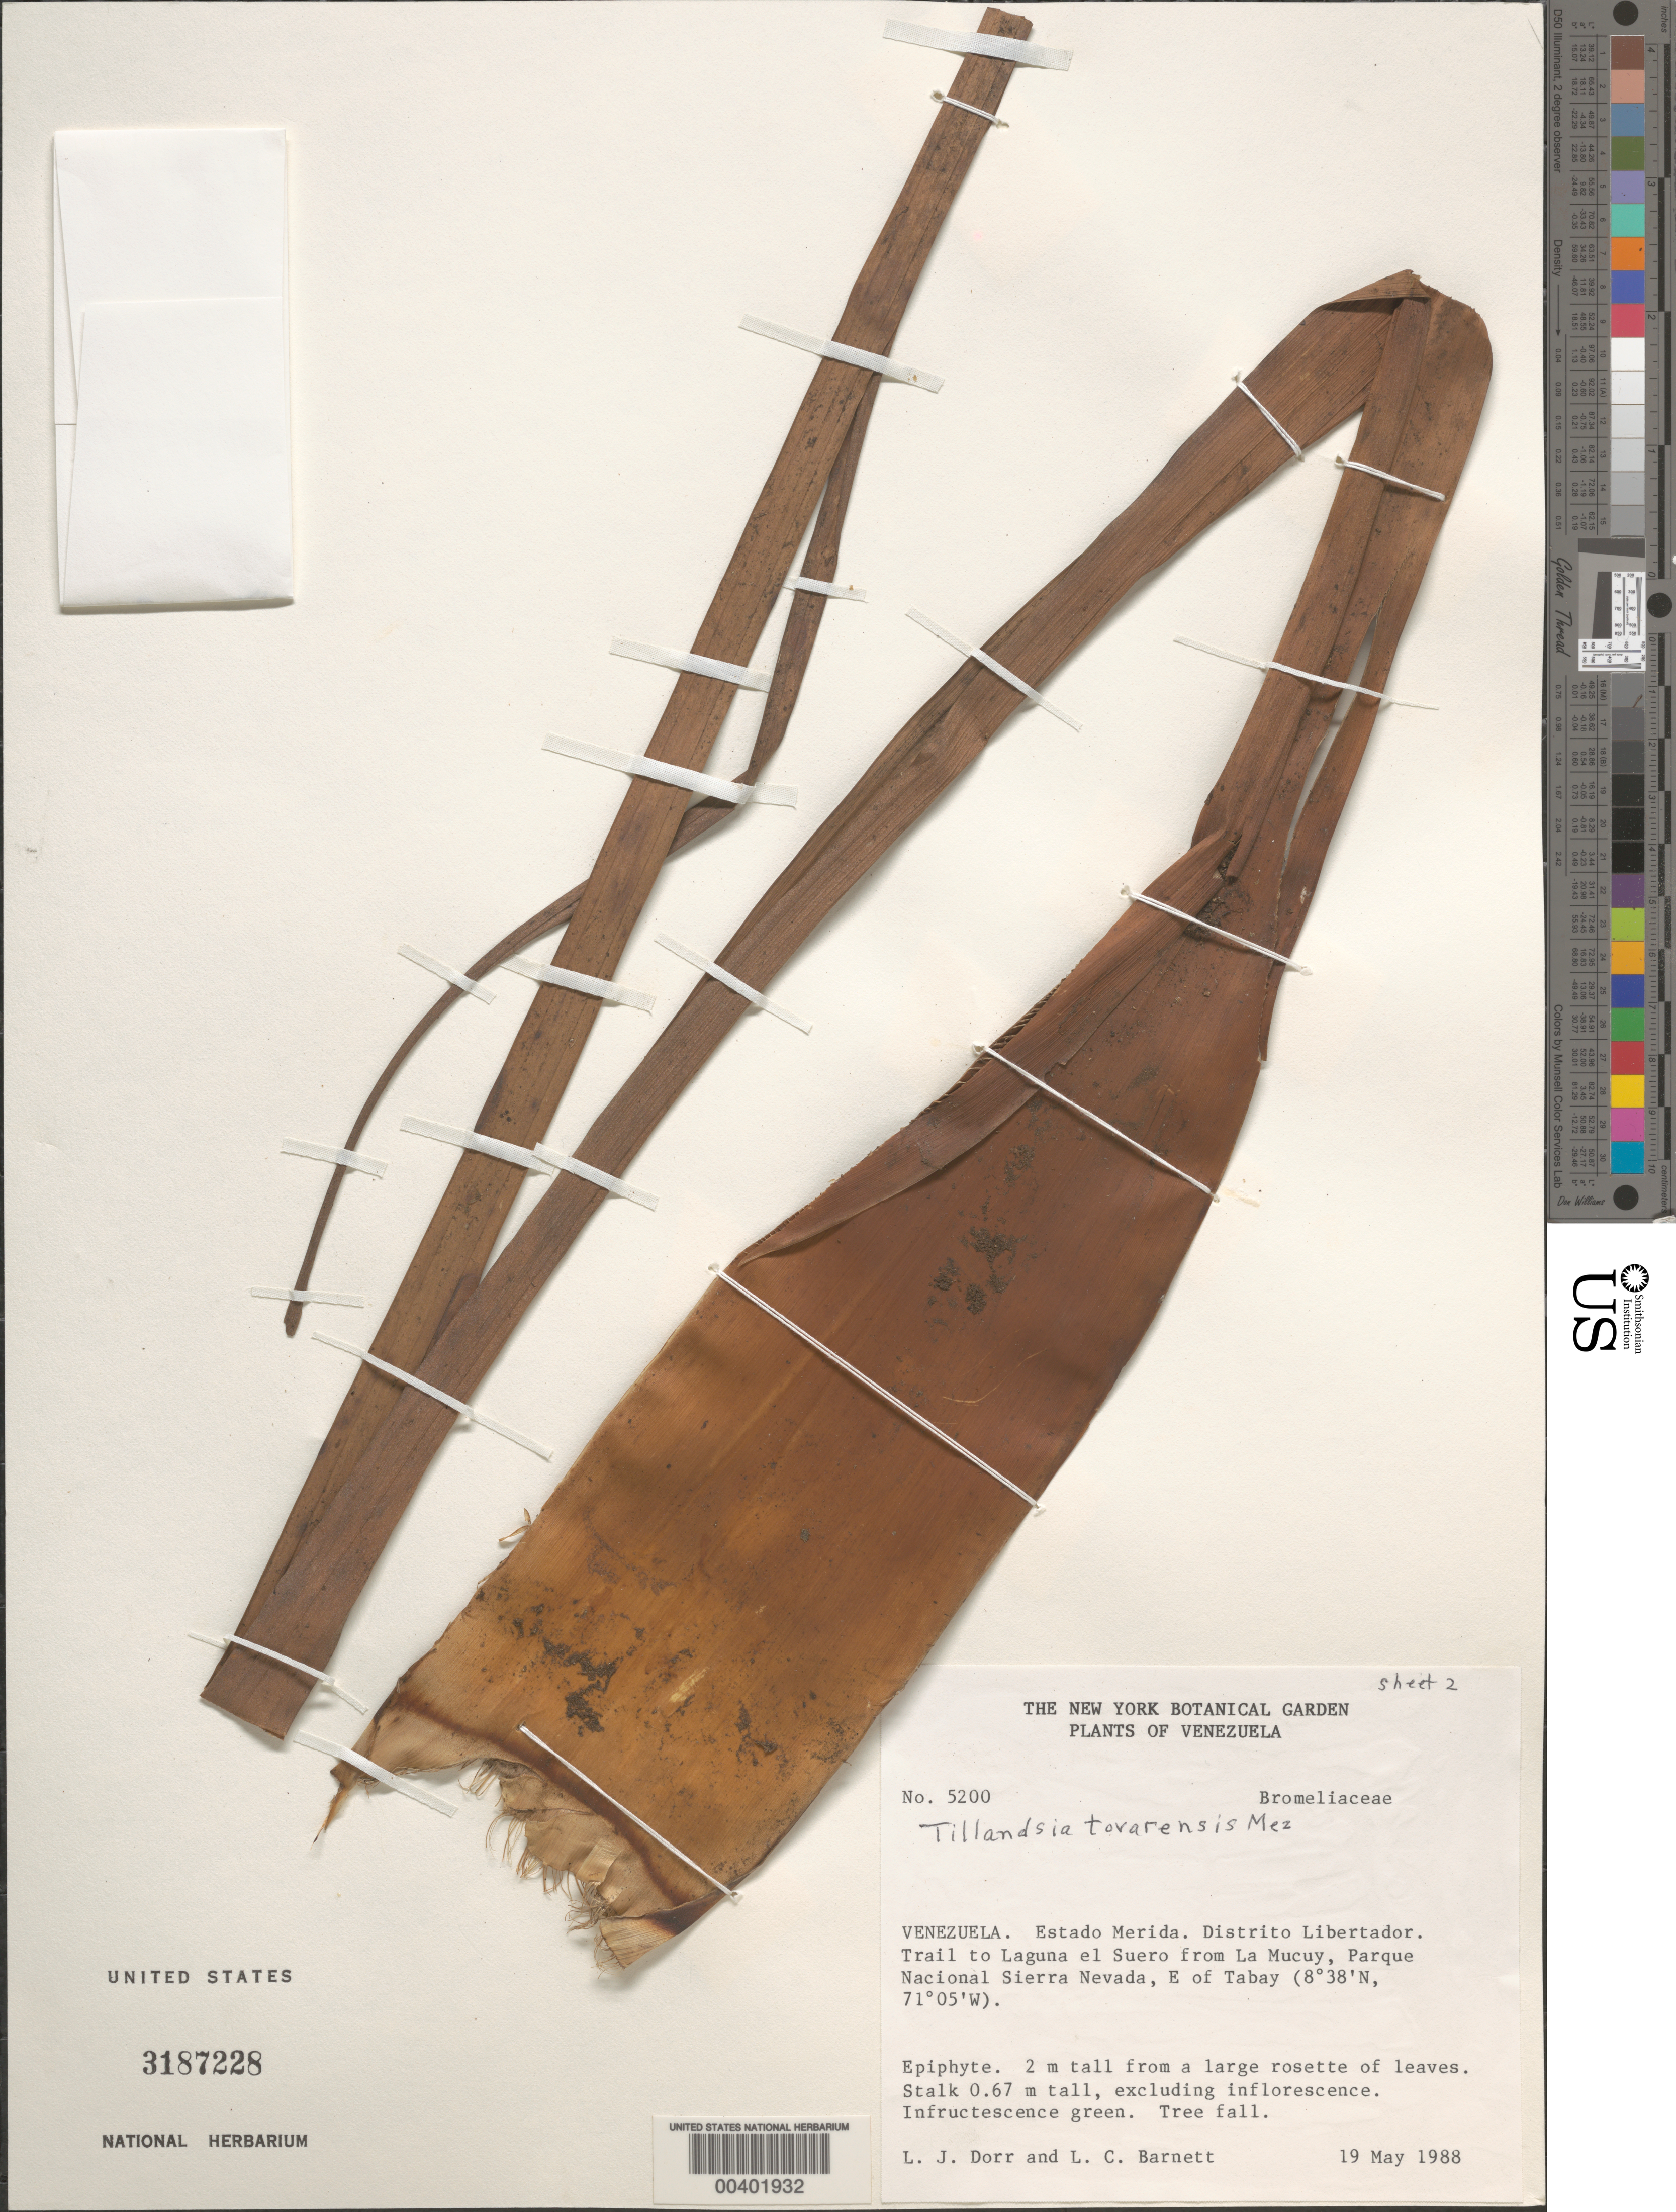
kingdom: Plantae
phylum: Tracheophyta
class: Liliopsida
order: Poales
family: Bromeliaceae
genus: Tillandsia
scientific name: Tillandsia tovarensis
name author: Mez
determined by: Smith, Lyman B., (US), NMNH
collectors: L. J. Dorr & L. C. Barnett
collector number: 5200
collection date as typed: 19 May 1988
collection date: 1988-05-19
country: Venezuela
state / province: Mérida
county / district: Libertador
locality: Trail to Laguna el Suero from La Mucuy, Parque Nacional Sierra Nevada, E of Tabay.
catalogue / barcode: US 3187228